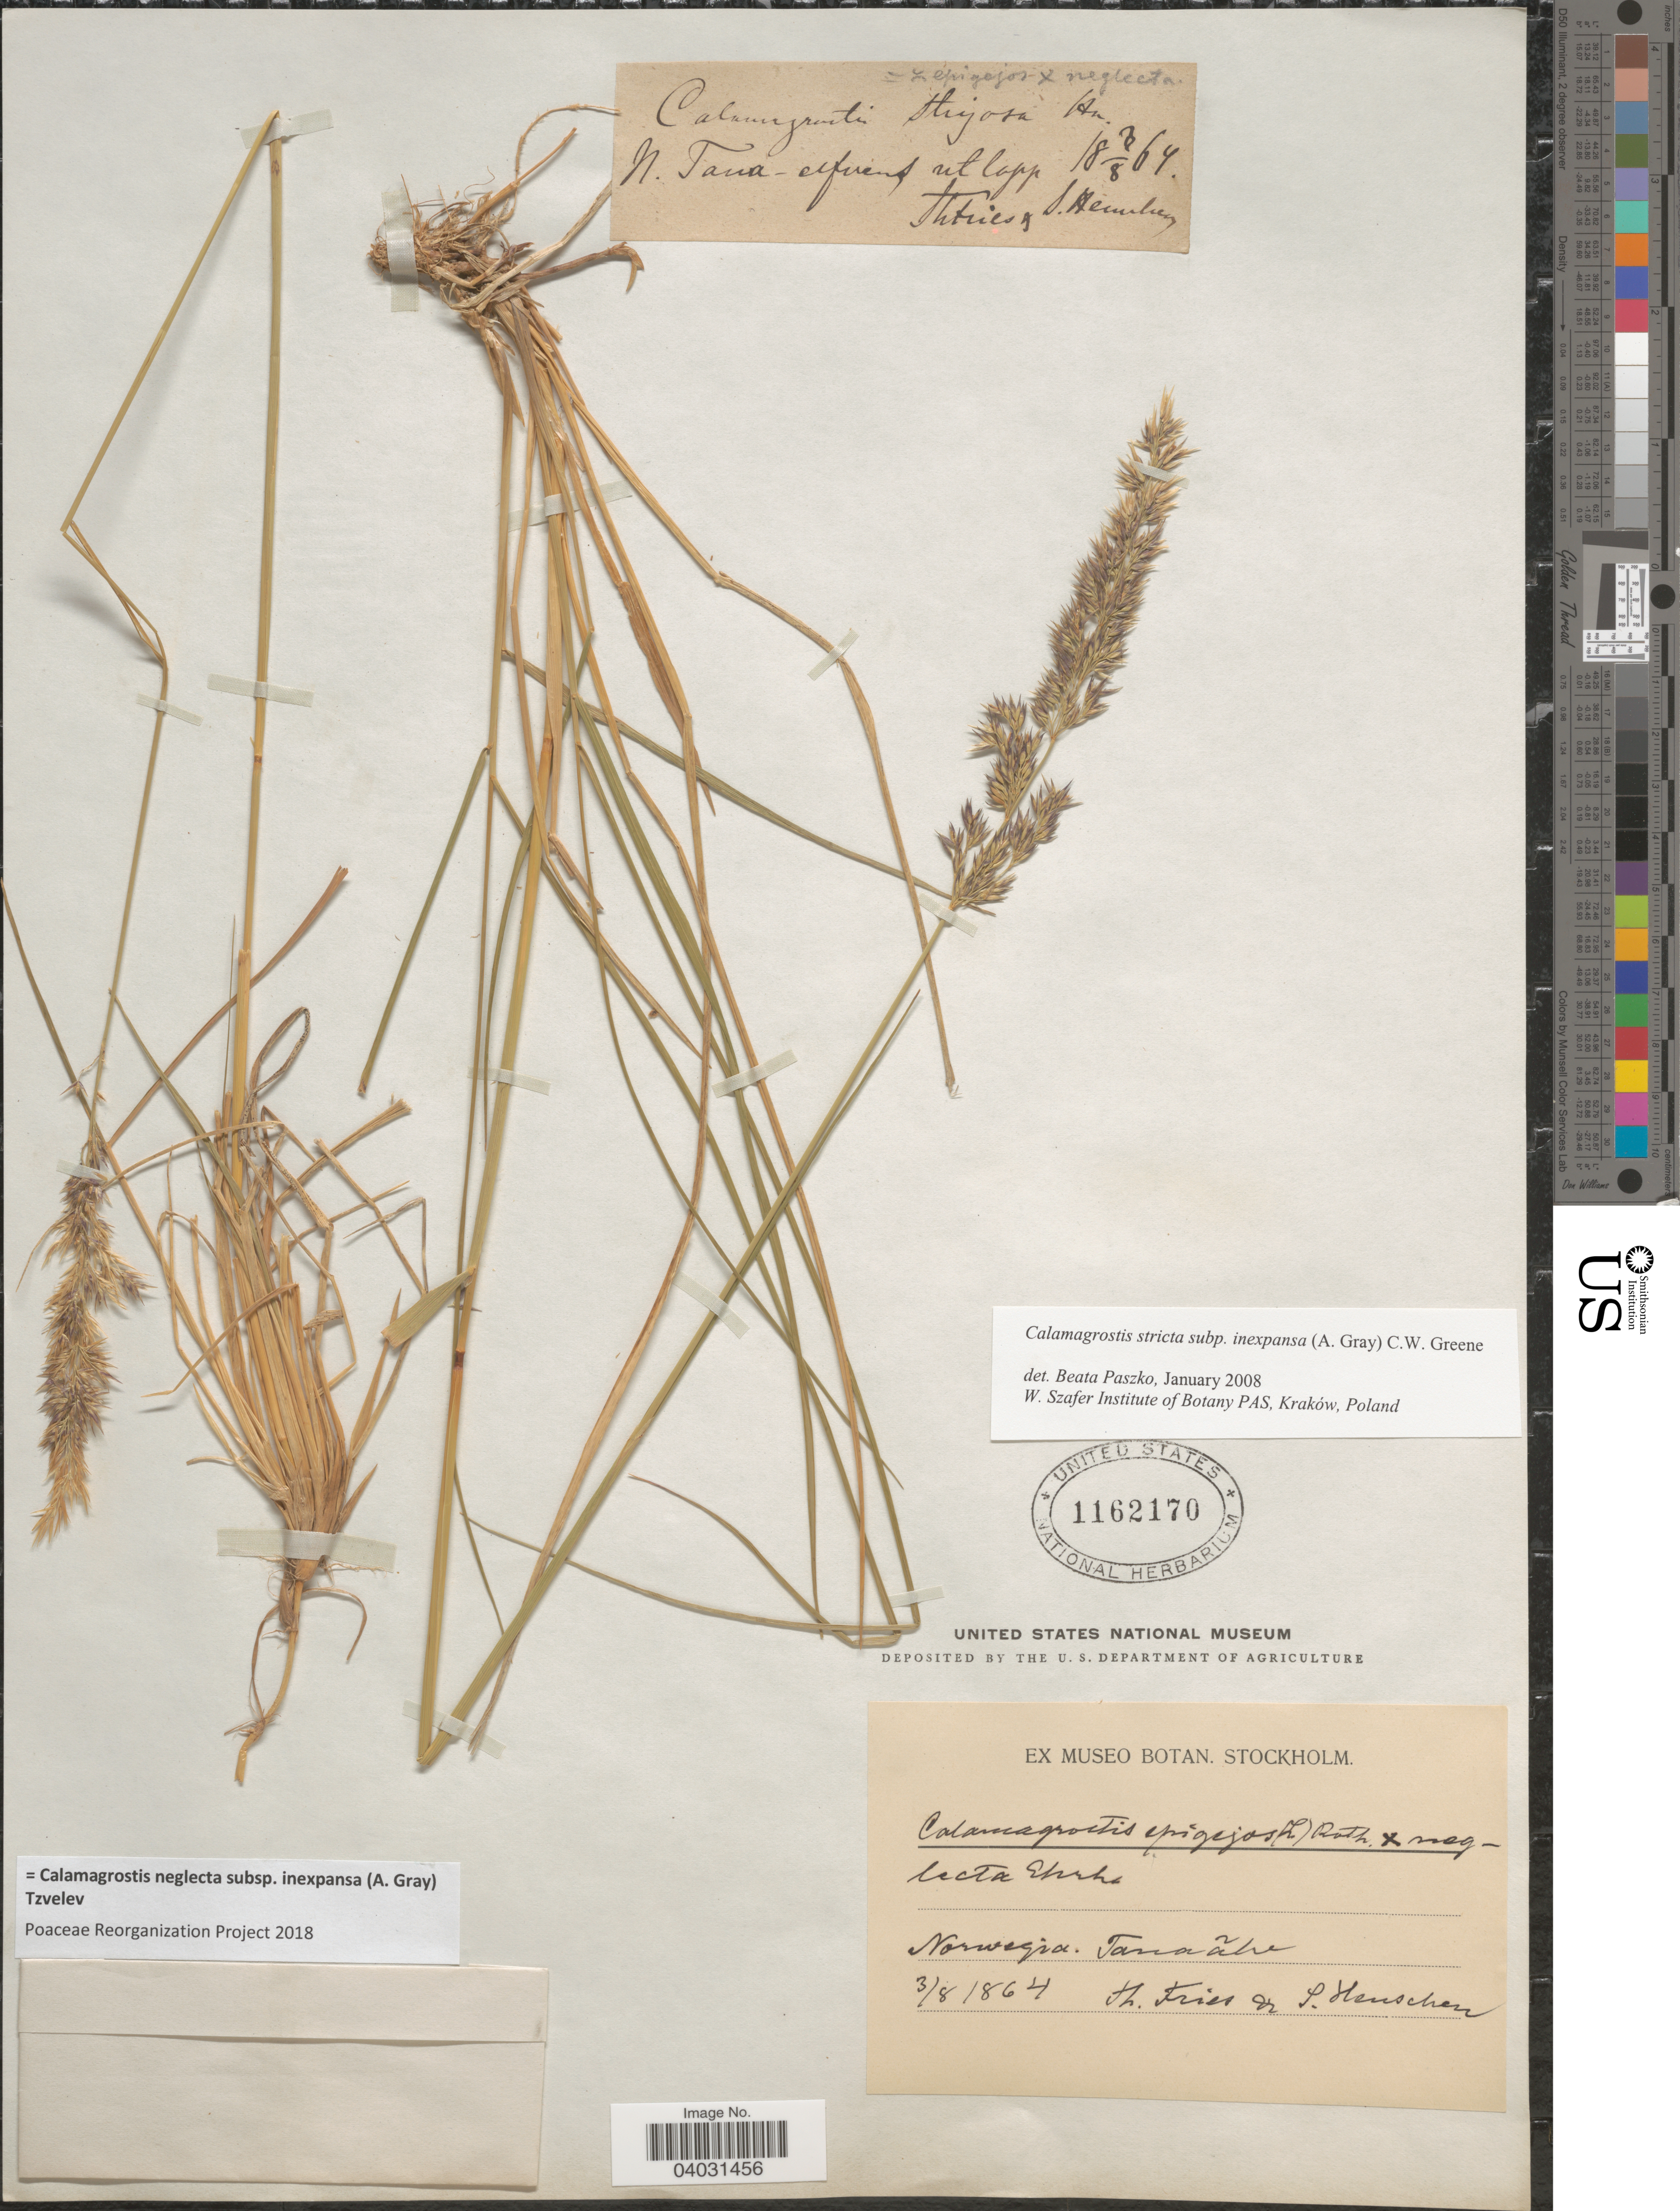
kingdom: Plantae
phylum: Tracheophyta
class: Liliopsida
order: Poales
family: Poaceae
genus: Calamagrostis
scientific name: Calamagrostis neglecta subsp. inexpansa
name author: (A. Gray) Tzvelev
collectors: T. Fries & S. Henschen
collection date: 1864-08-03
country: Norway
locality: Norwegia. Tanaãhe.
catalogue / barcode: US 1162170